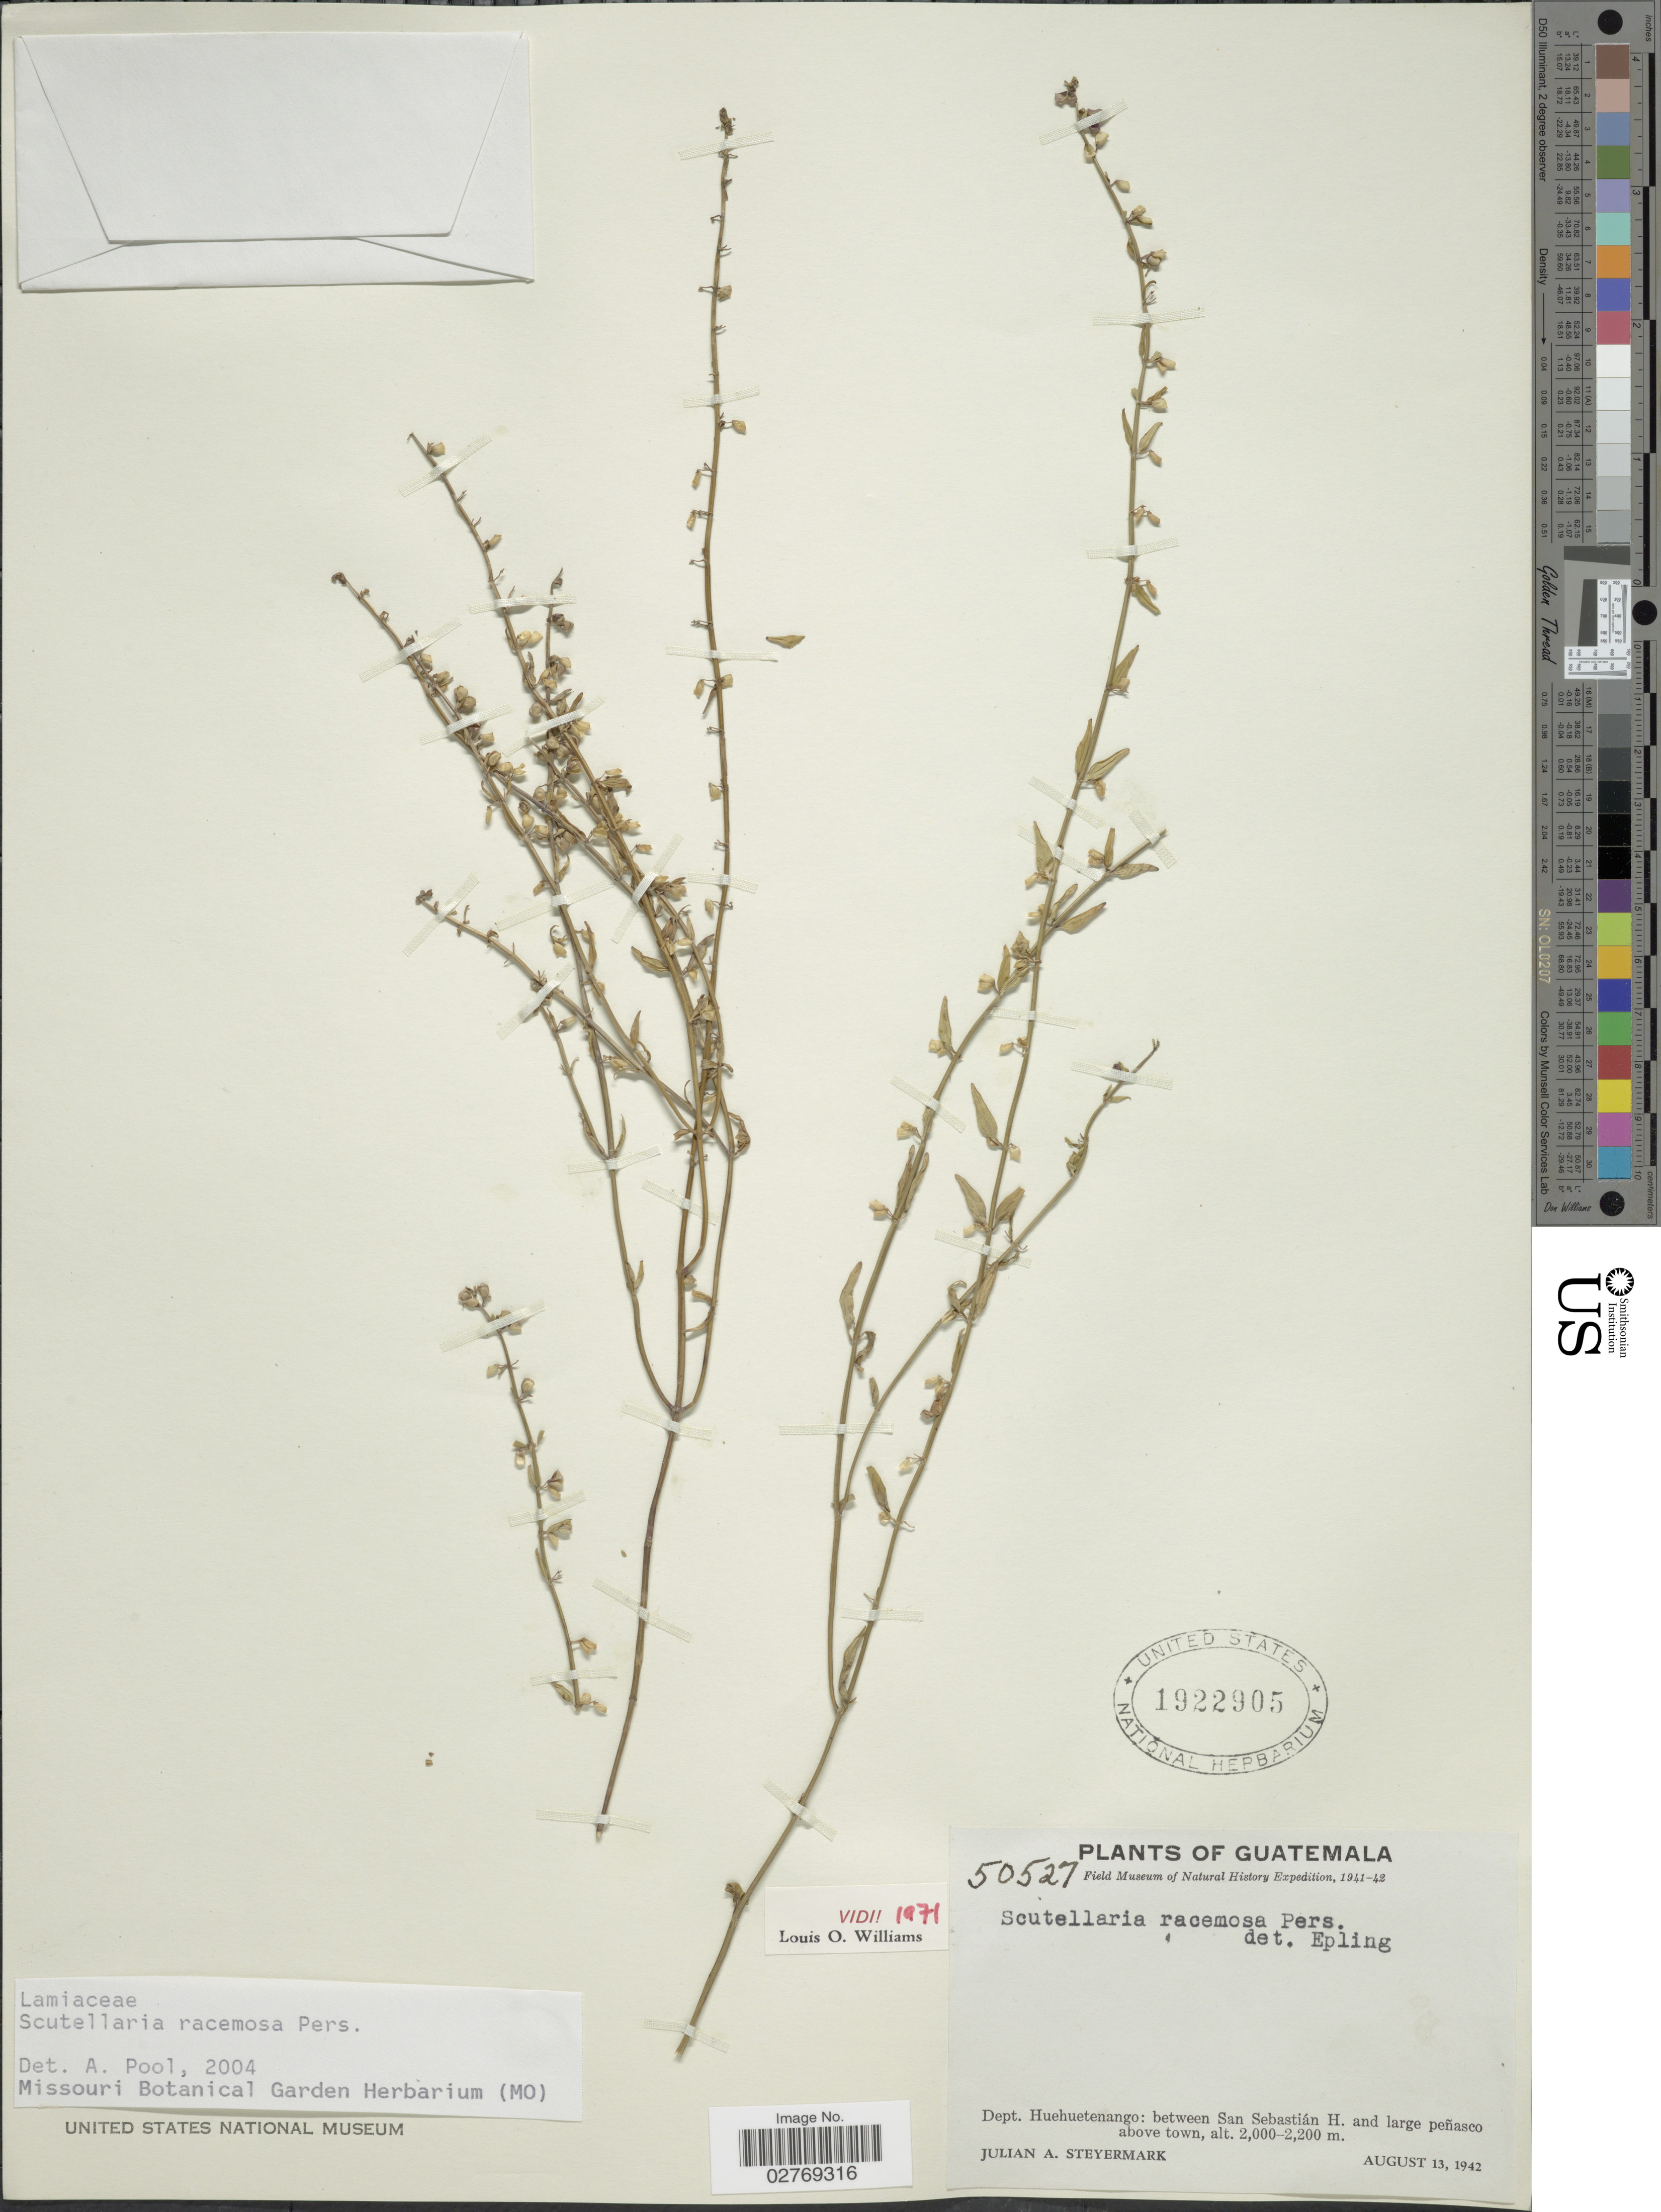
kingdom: Plantae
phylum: Tracheophyta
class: Magnoliopsida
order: Lamiales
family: Lamiaceae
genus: Scutellaria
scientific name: Scutellaria racemosa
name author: Pers.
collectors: J. Steyermark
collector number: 50527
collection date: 1942-08-13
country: Guatemala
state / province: Huehuetenango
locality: Dept. Huehuetenango: between San Sebastián H. and large peñasco above town.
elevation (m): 2000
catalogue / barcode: US 1922905